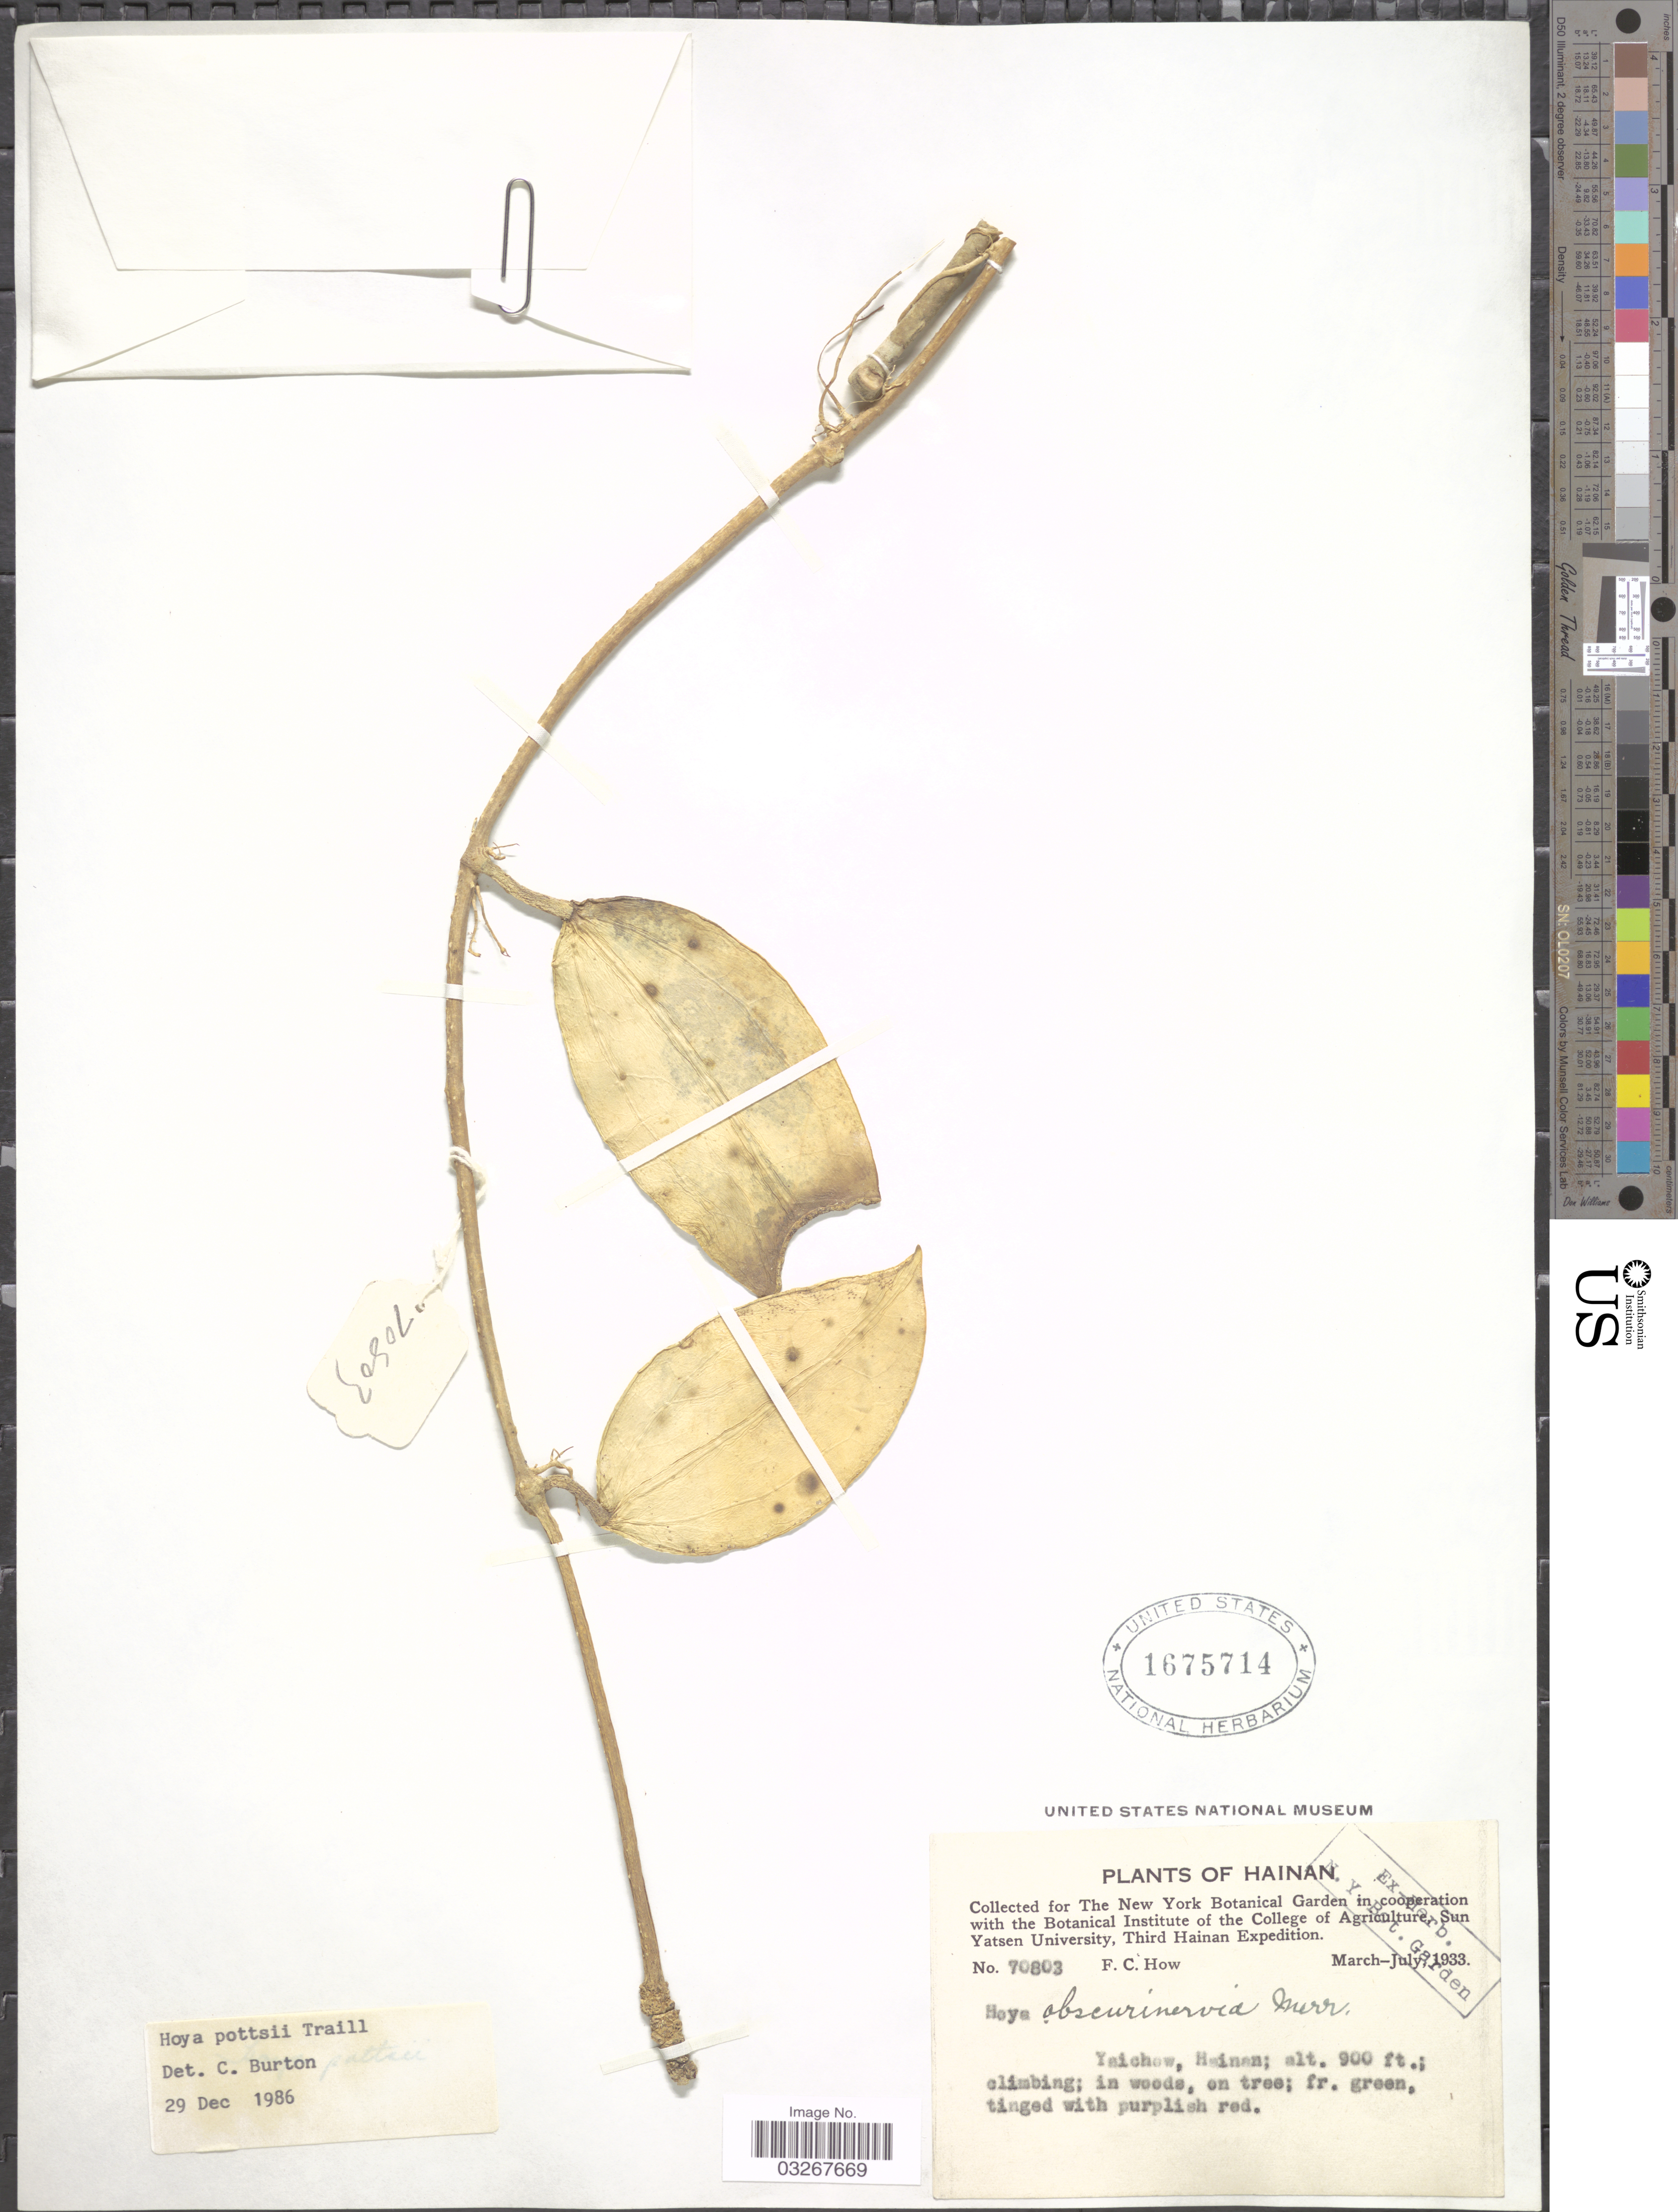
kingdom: Plantae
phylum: Tracheophyta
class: Magnoliopsida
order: Gentianales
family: Apocynaceae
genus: Hoya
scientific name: Hoya pottsii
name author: Traill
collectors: F. C. How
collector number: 70803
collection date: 1933-03/1933-07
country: China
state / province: Hainan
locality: Yaichow.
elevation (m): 274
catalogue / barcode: US 1675714